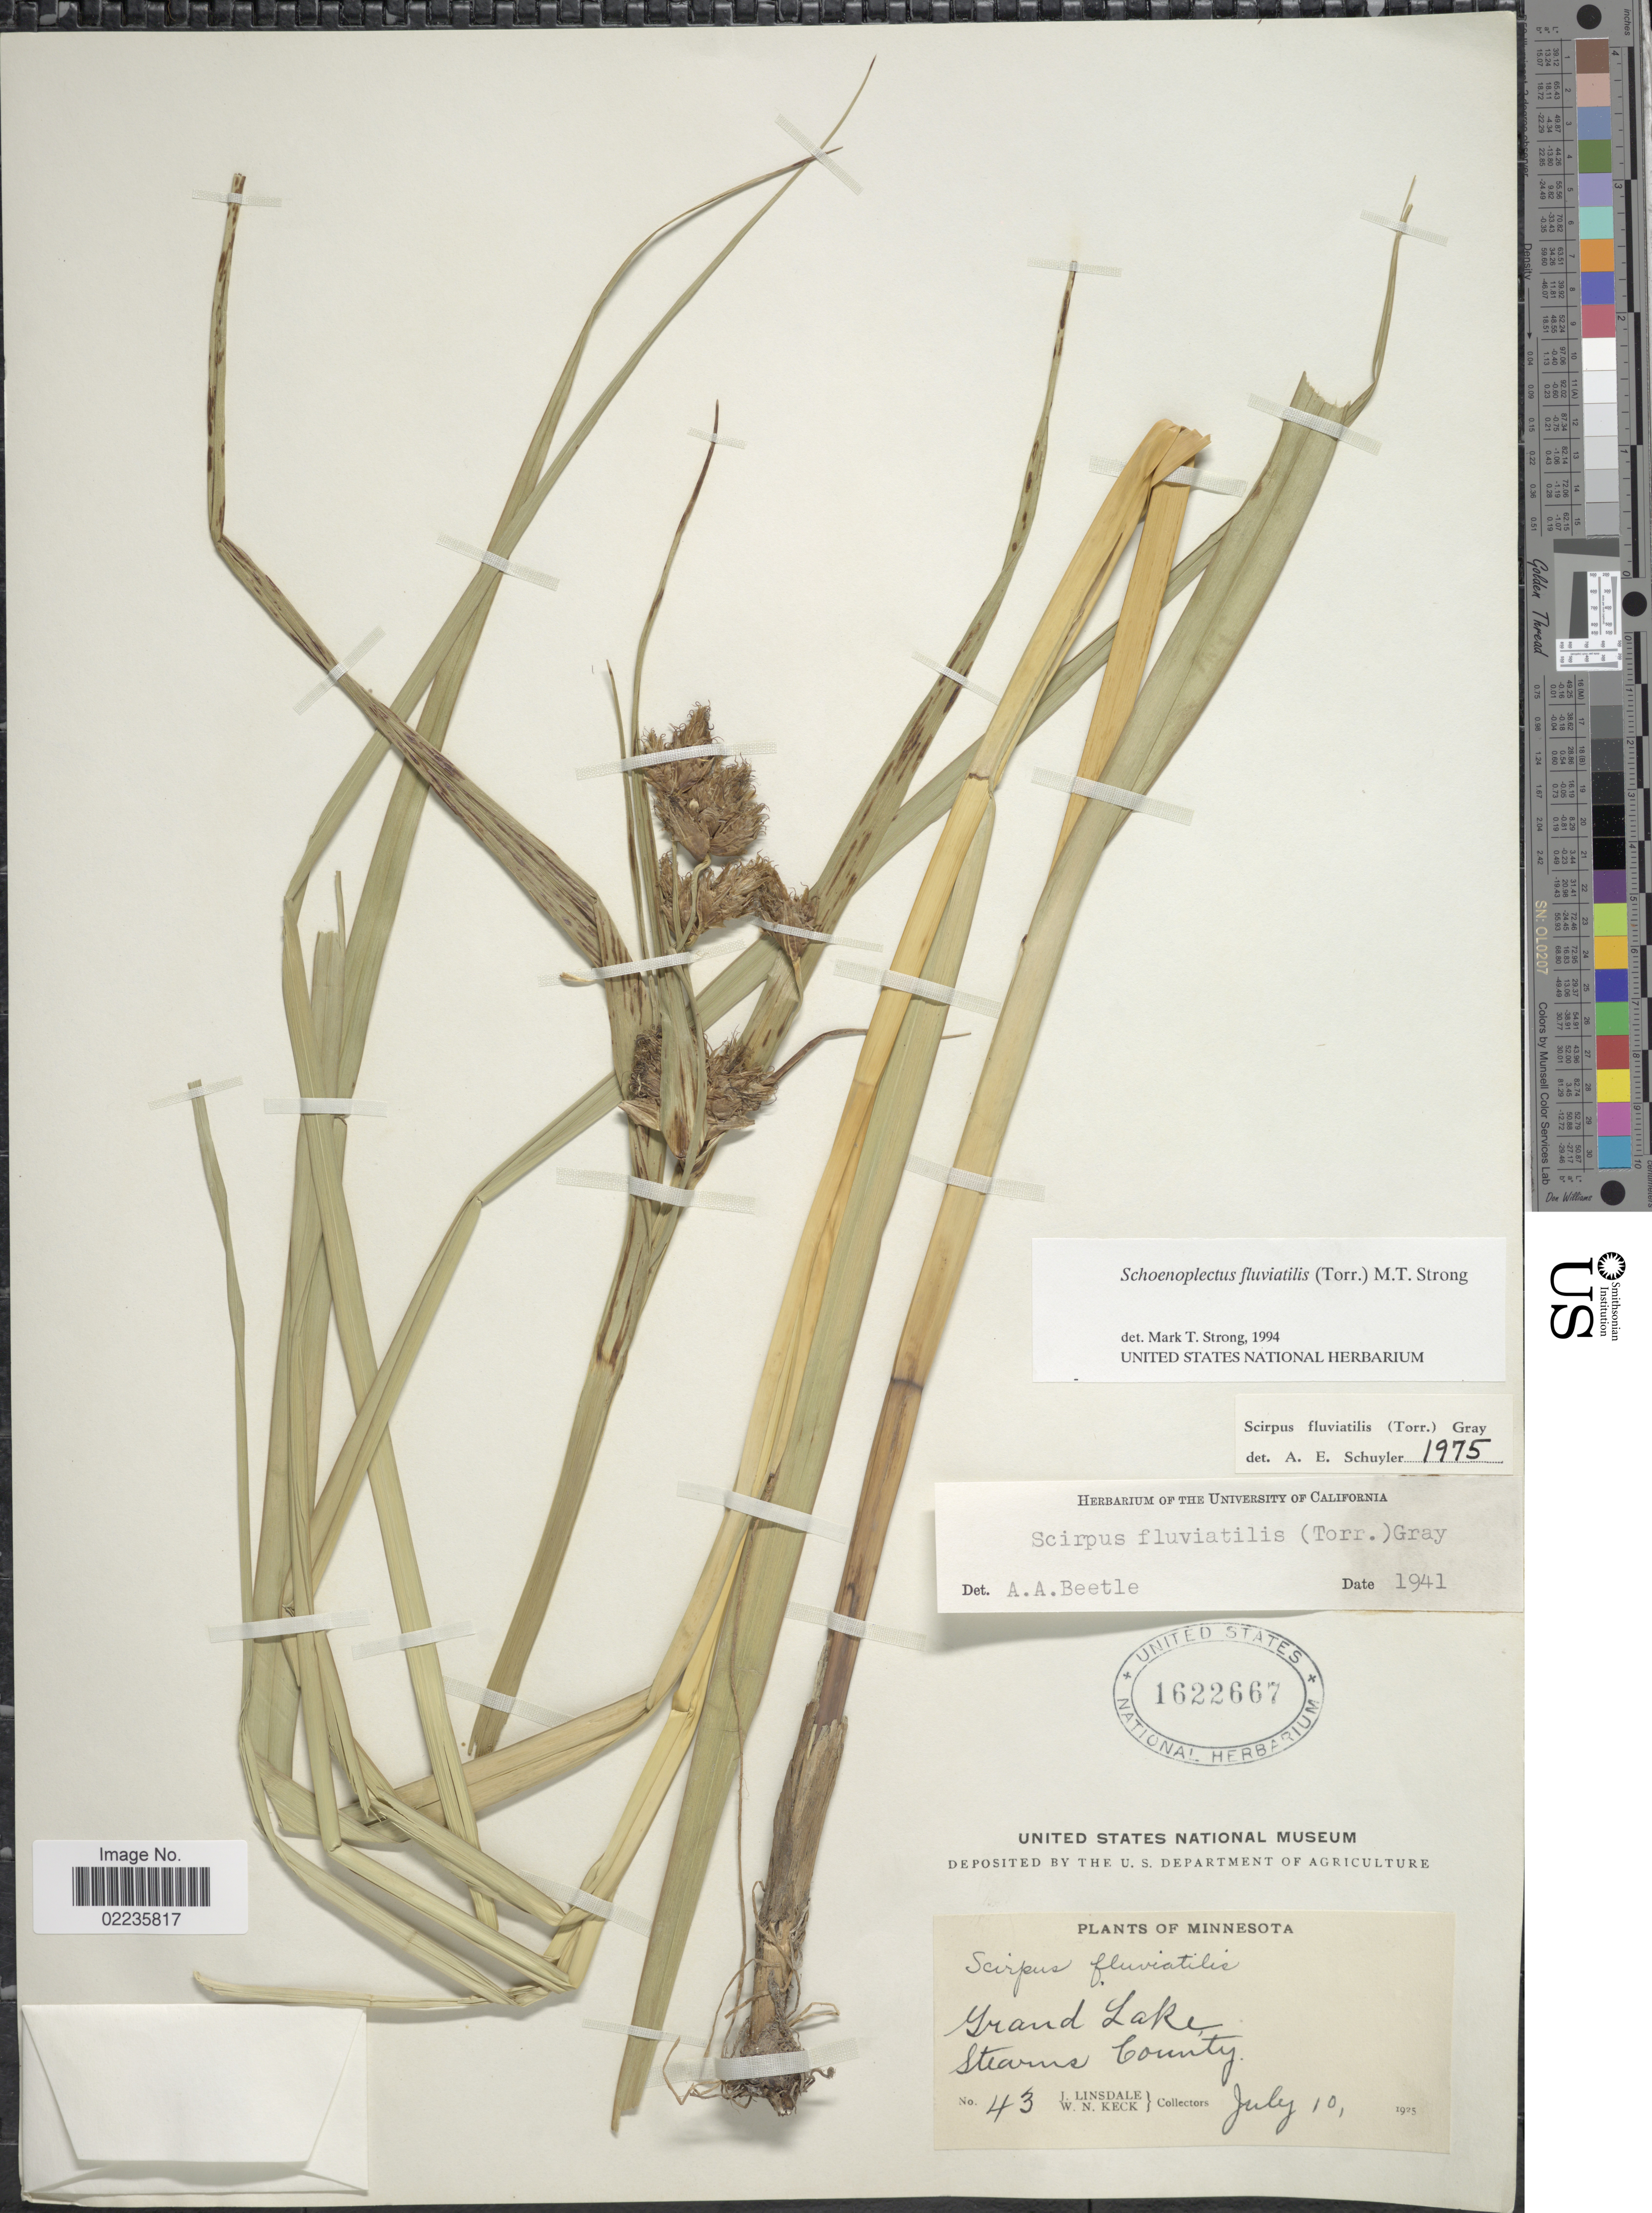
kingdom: Plantae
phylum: Tracheophyta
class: Liliopsida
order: Poales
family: Cyperaceae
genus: Bolboschoenus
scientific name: Bolboschoenus fluviatilis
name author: (Torr.) Soják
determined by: Strong, M. T., (US), Smithsonian Institution - National Museum of Natural History (UNITED STATES)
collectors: J. Linsdale & W. Keck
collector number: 43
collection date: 1925-07-10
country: United States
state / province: Minnesota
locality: Grand Lake Stearms County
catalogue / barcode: US 1622667